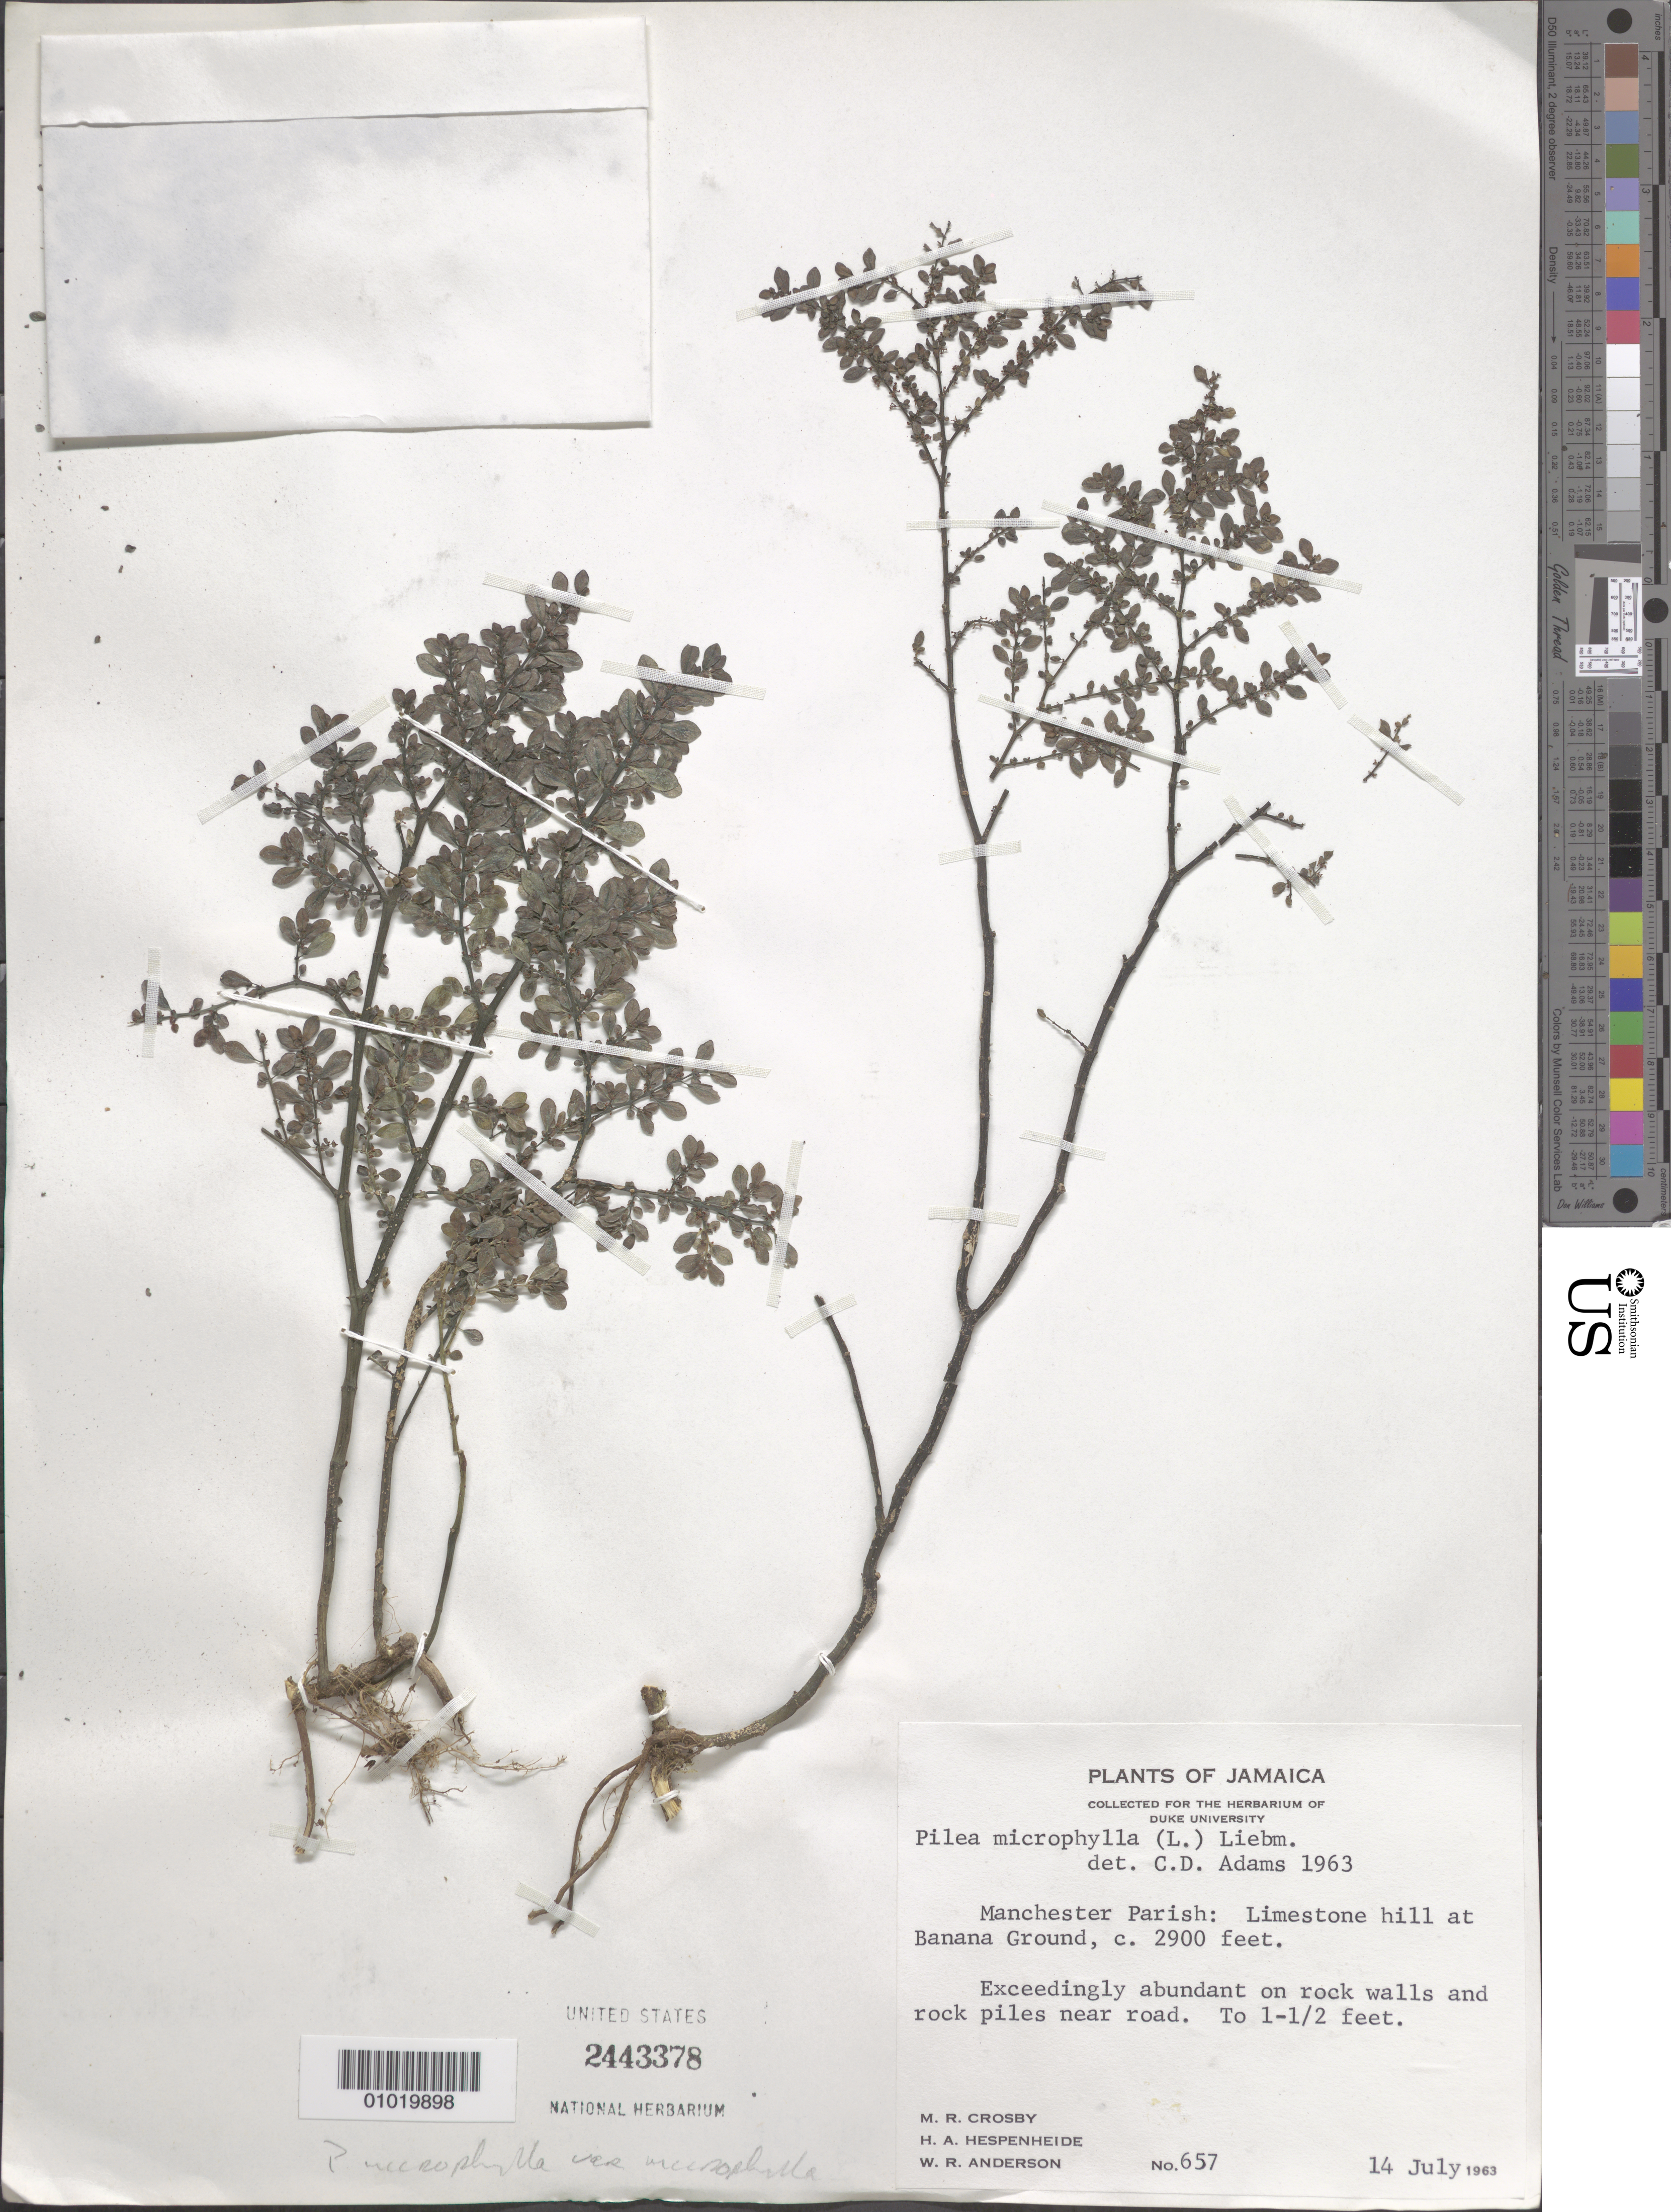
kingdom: Plantae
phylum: Tracheophyta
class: Magnoliopsida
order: Rosales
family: Urticaceae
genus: Pilea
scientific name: Pilea microphylla var. microphylla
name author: (L.) Liebm.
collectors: M. R. Crosby, H. A. Hespenheide & W. R. Anderson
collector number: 657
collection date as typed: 14 Jul 1963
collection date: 1963-07-14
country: Jamaica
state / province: Manchester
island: Jamaica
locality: Manchester Parish: Limestone hill at Banana Ground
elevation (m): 884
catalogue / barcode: US 2443378